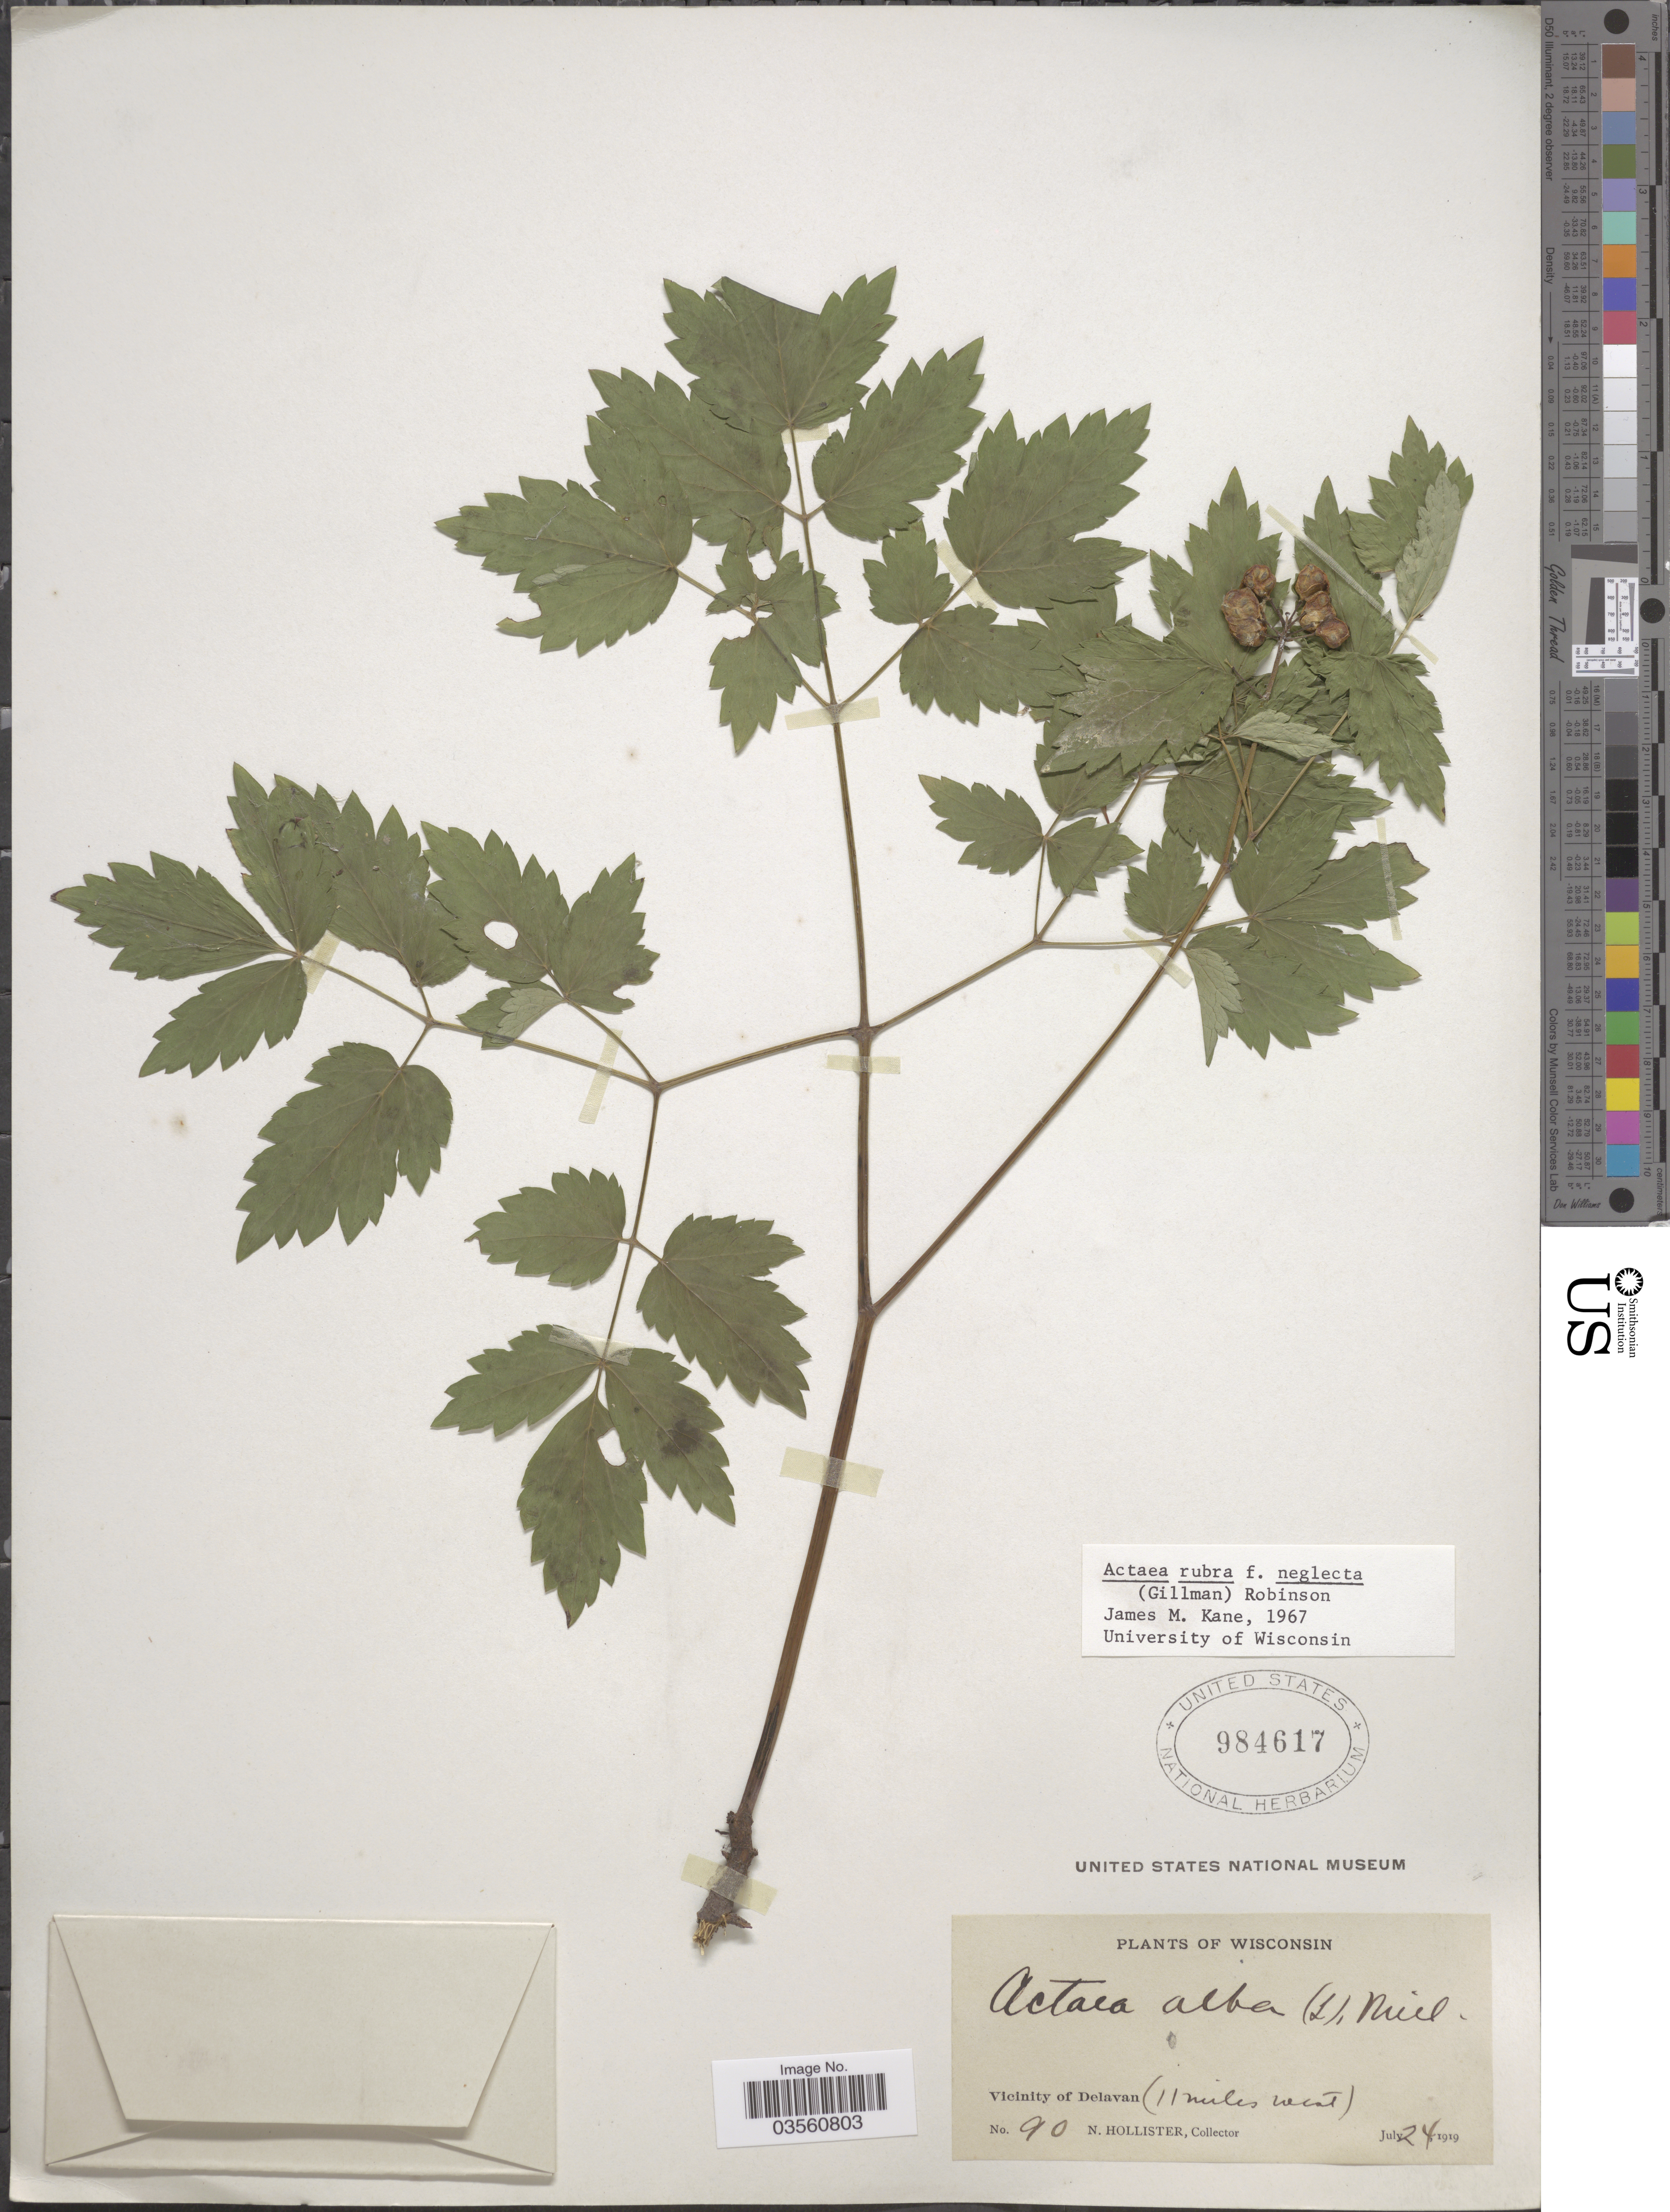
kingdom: Plantae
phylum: Tracheophyta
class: Magnoliopsida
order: Ranunculales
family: Ranunculaceae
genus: Actaea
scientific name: Actaea rubra f. neglecta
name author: (Gillman) B.L. Rob.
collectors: N. Hollister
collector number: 90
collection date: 1919-07-24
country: United States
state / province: Wisconsin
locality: Vicinity of Delavan (11 miles west).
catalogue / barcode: US 984617